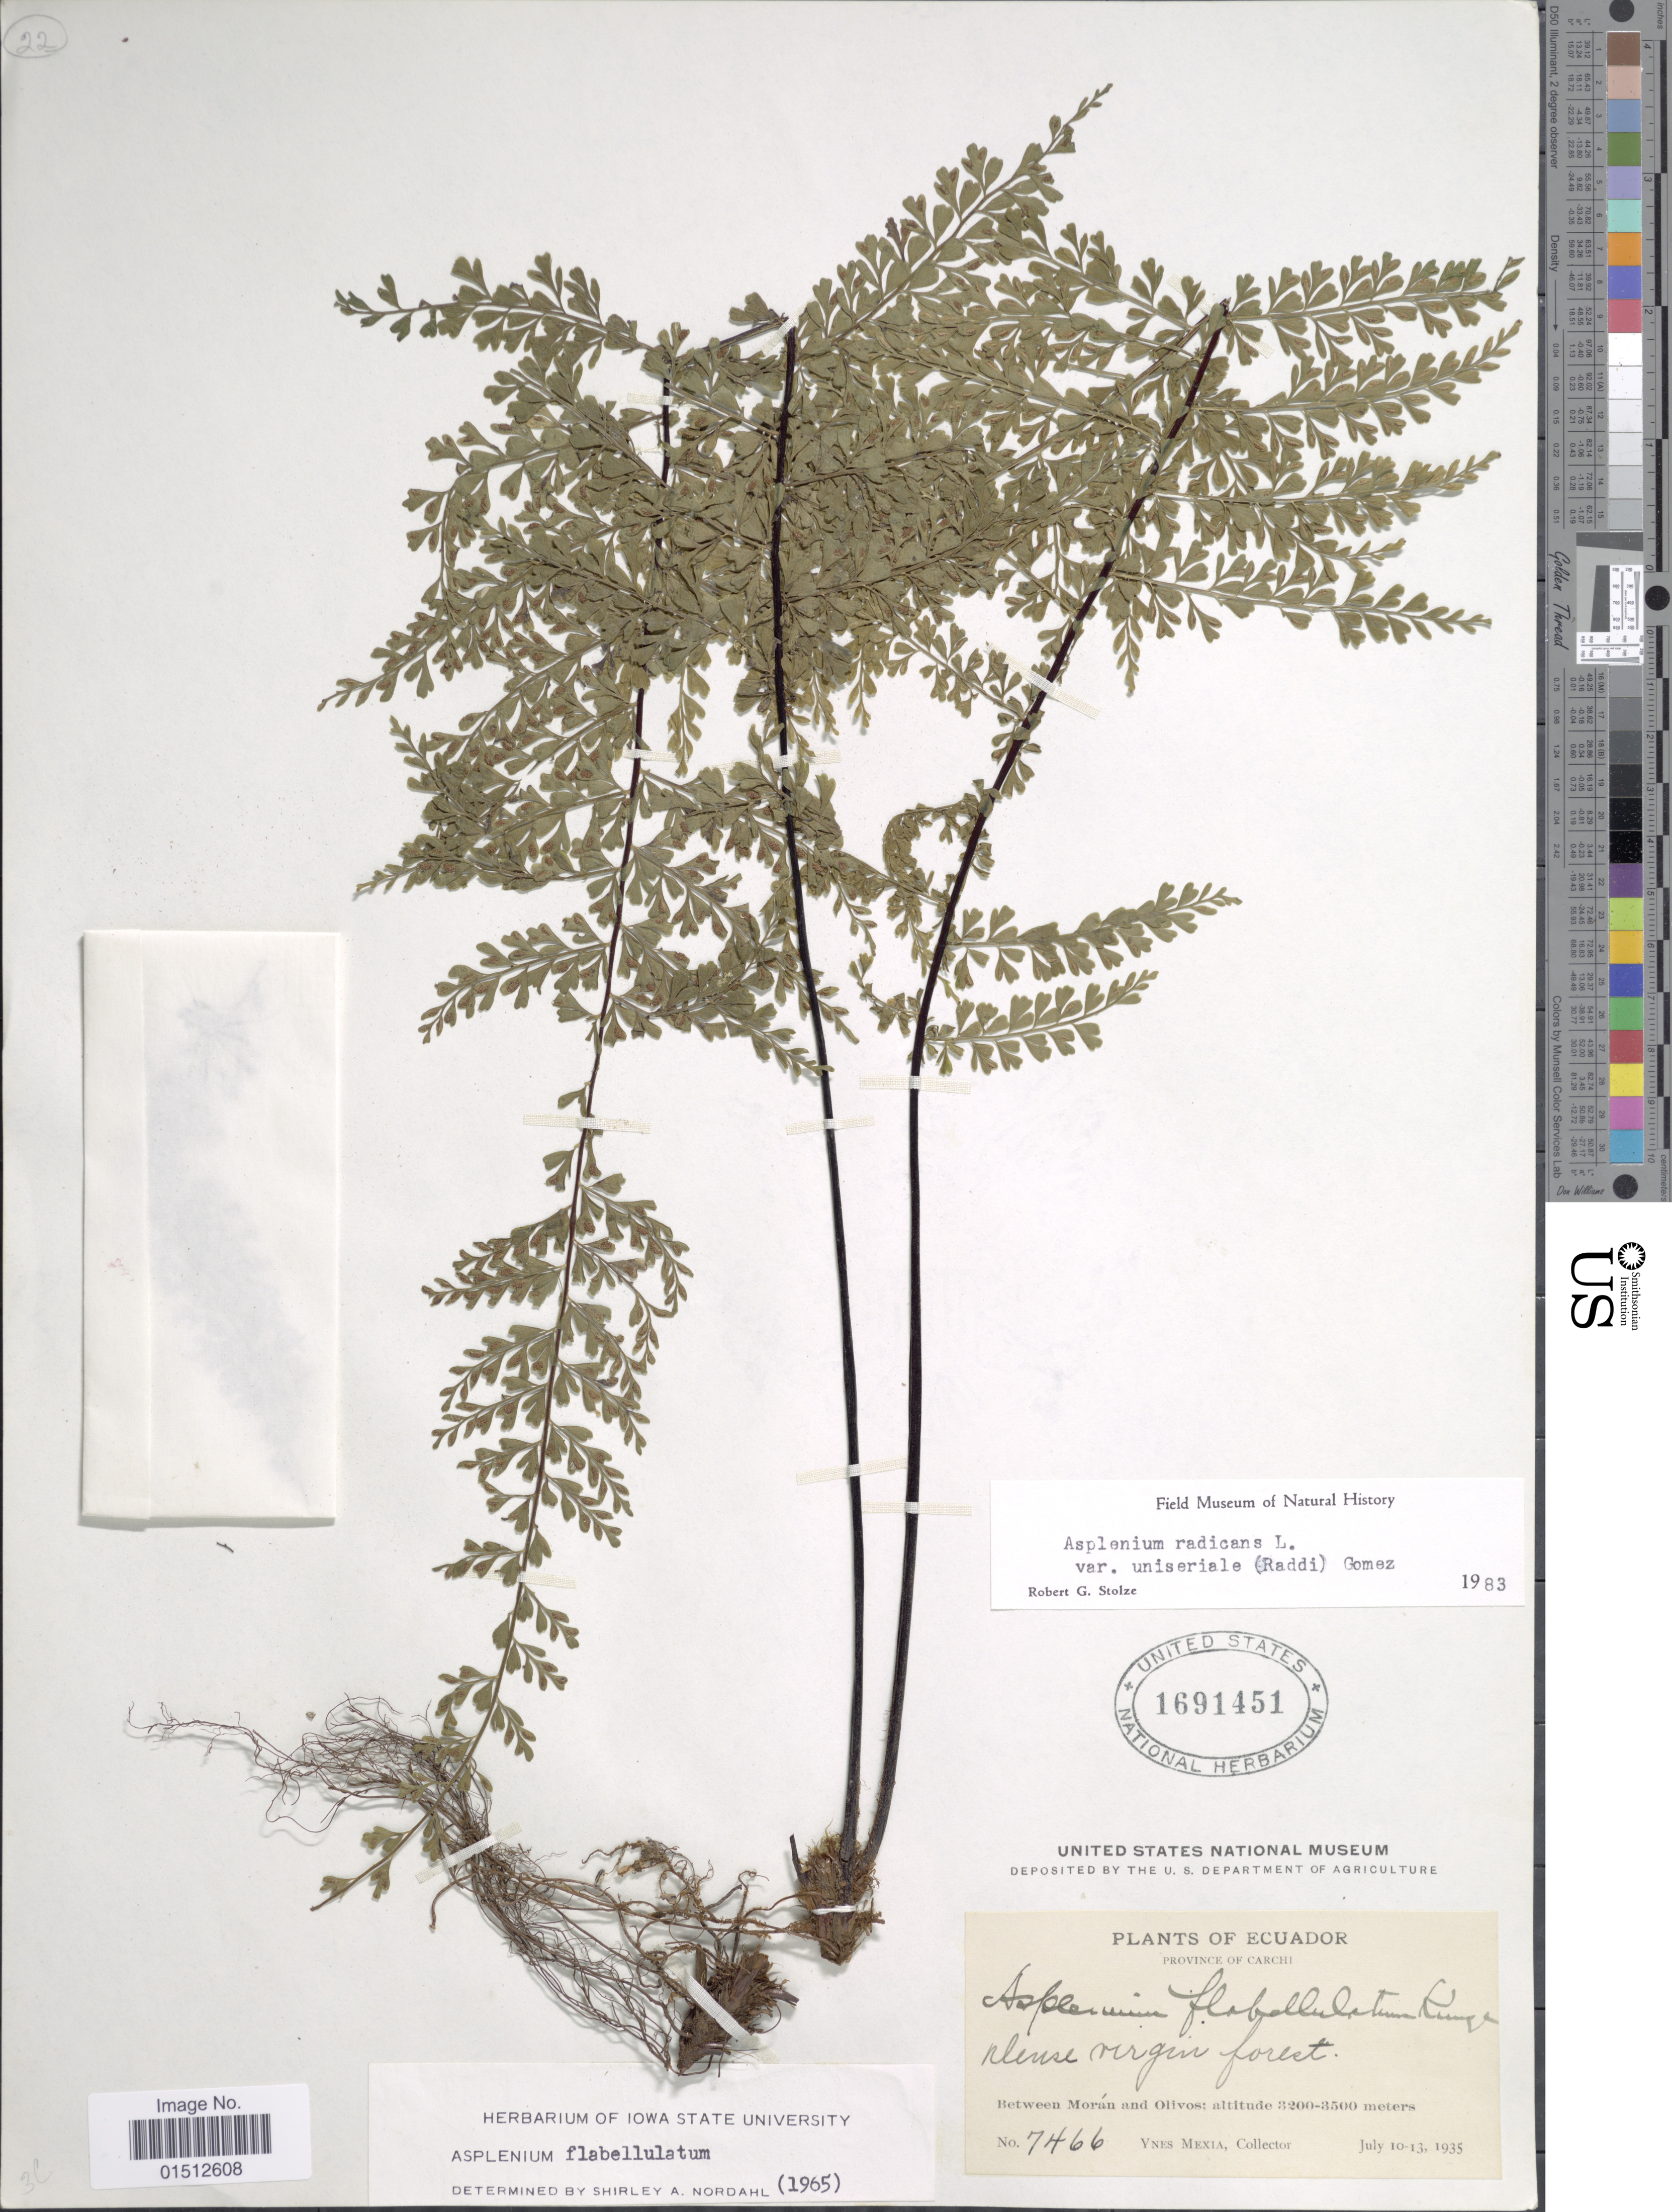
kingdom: Plantae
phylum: Tracheophyta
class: Polypodiopsida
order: Polypodiales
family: Aspleniaceae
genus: Asplenium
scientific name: Asplenium radicans var. uniserale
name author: (Raddi) L.D. Gómez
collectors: Y. Mexia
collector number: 7466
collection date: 1935-07-10/1935-07-13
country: Ecuador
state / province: Carchi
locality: Ecuador. Province of Carchi, Between Moran and Olivos.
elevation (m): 3200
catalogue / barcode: US 1691451